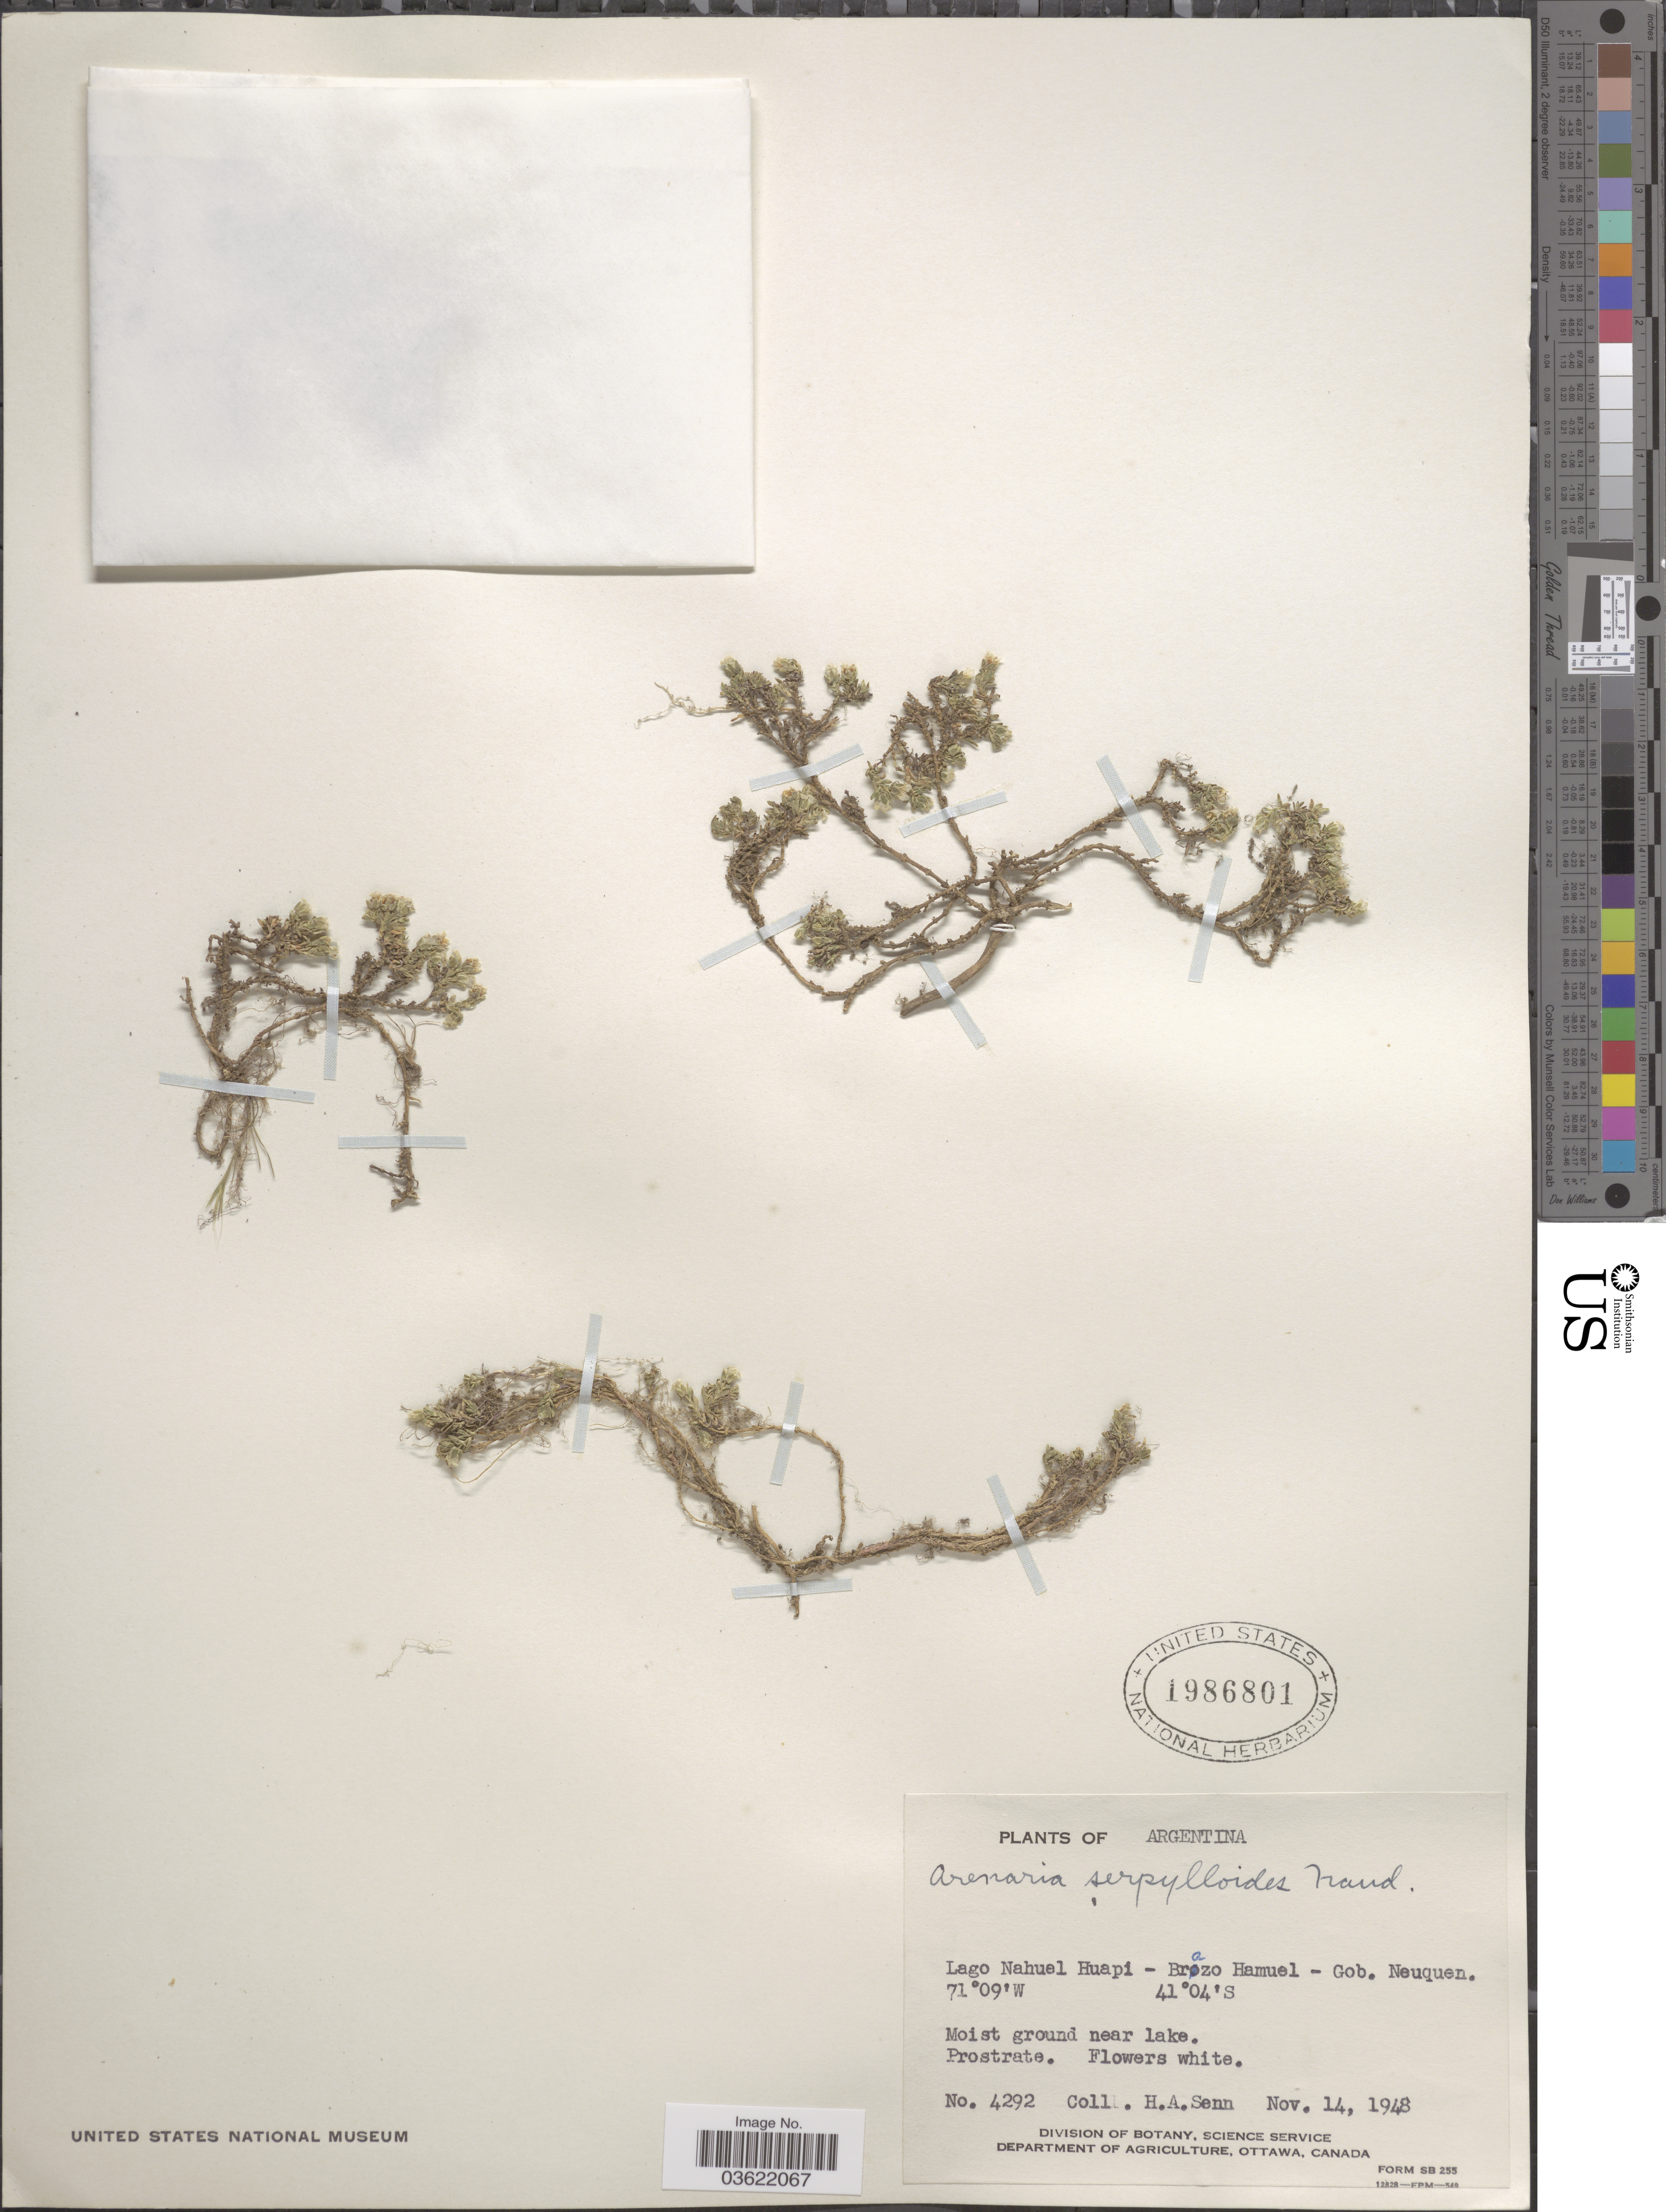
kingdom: Plantae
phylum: Tracheophyta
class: Magnoliopsida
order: Caryophyllales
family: Caryophyllaceae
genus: Arenaria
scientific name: Arenaria serpylloides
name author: Gay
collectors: H. Senn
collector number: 4292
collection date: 1948-11-14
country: Argentina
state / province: Neuquen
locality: Lago Nahuel Huapi - Brazo Hamuel - Gob. Neuquen.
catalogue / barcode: US 1986801